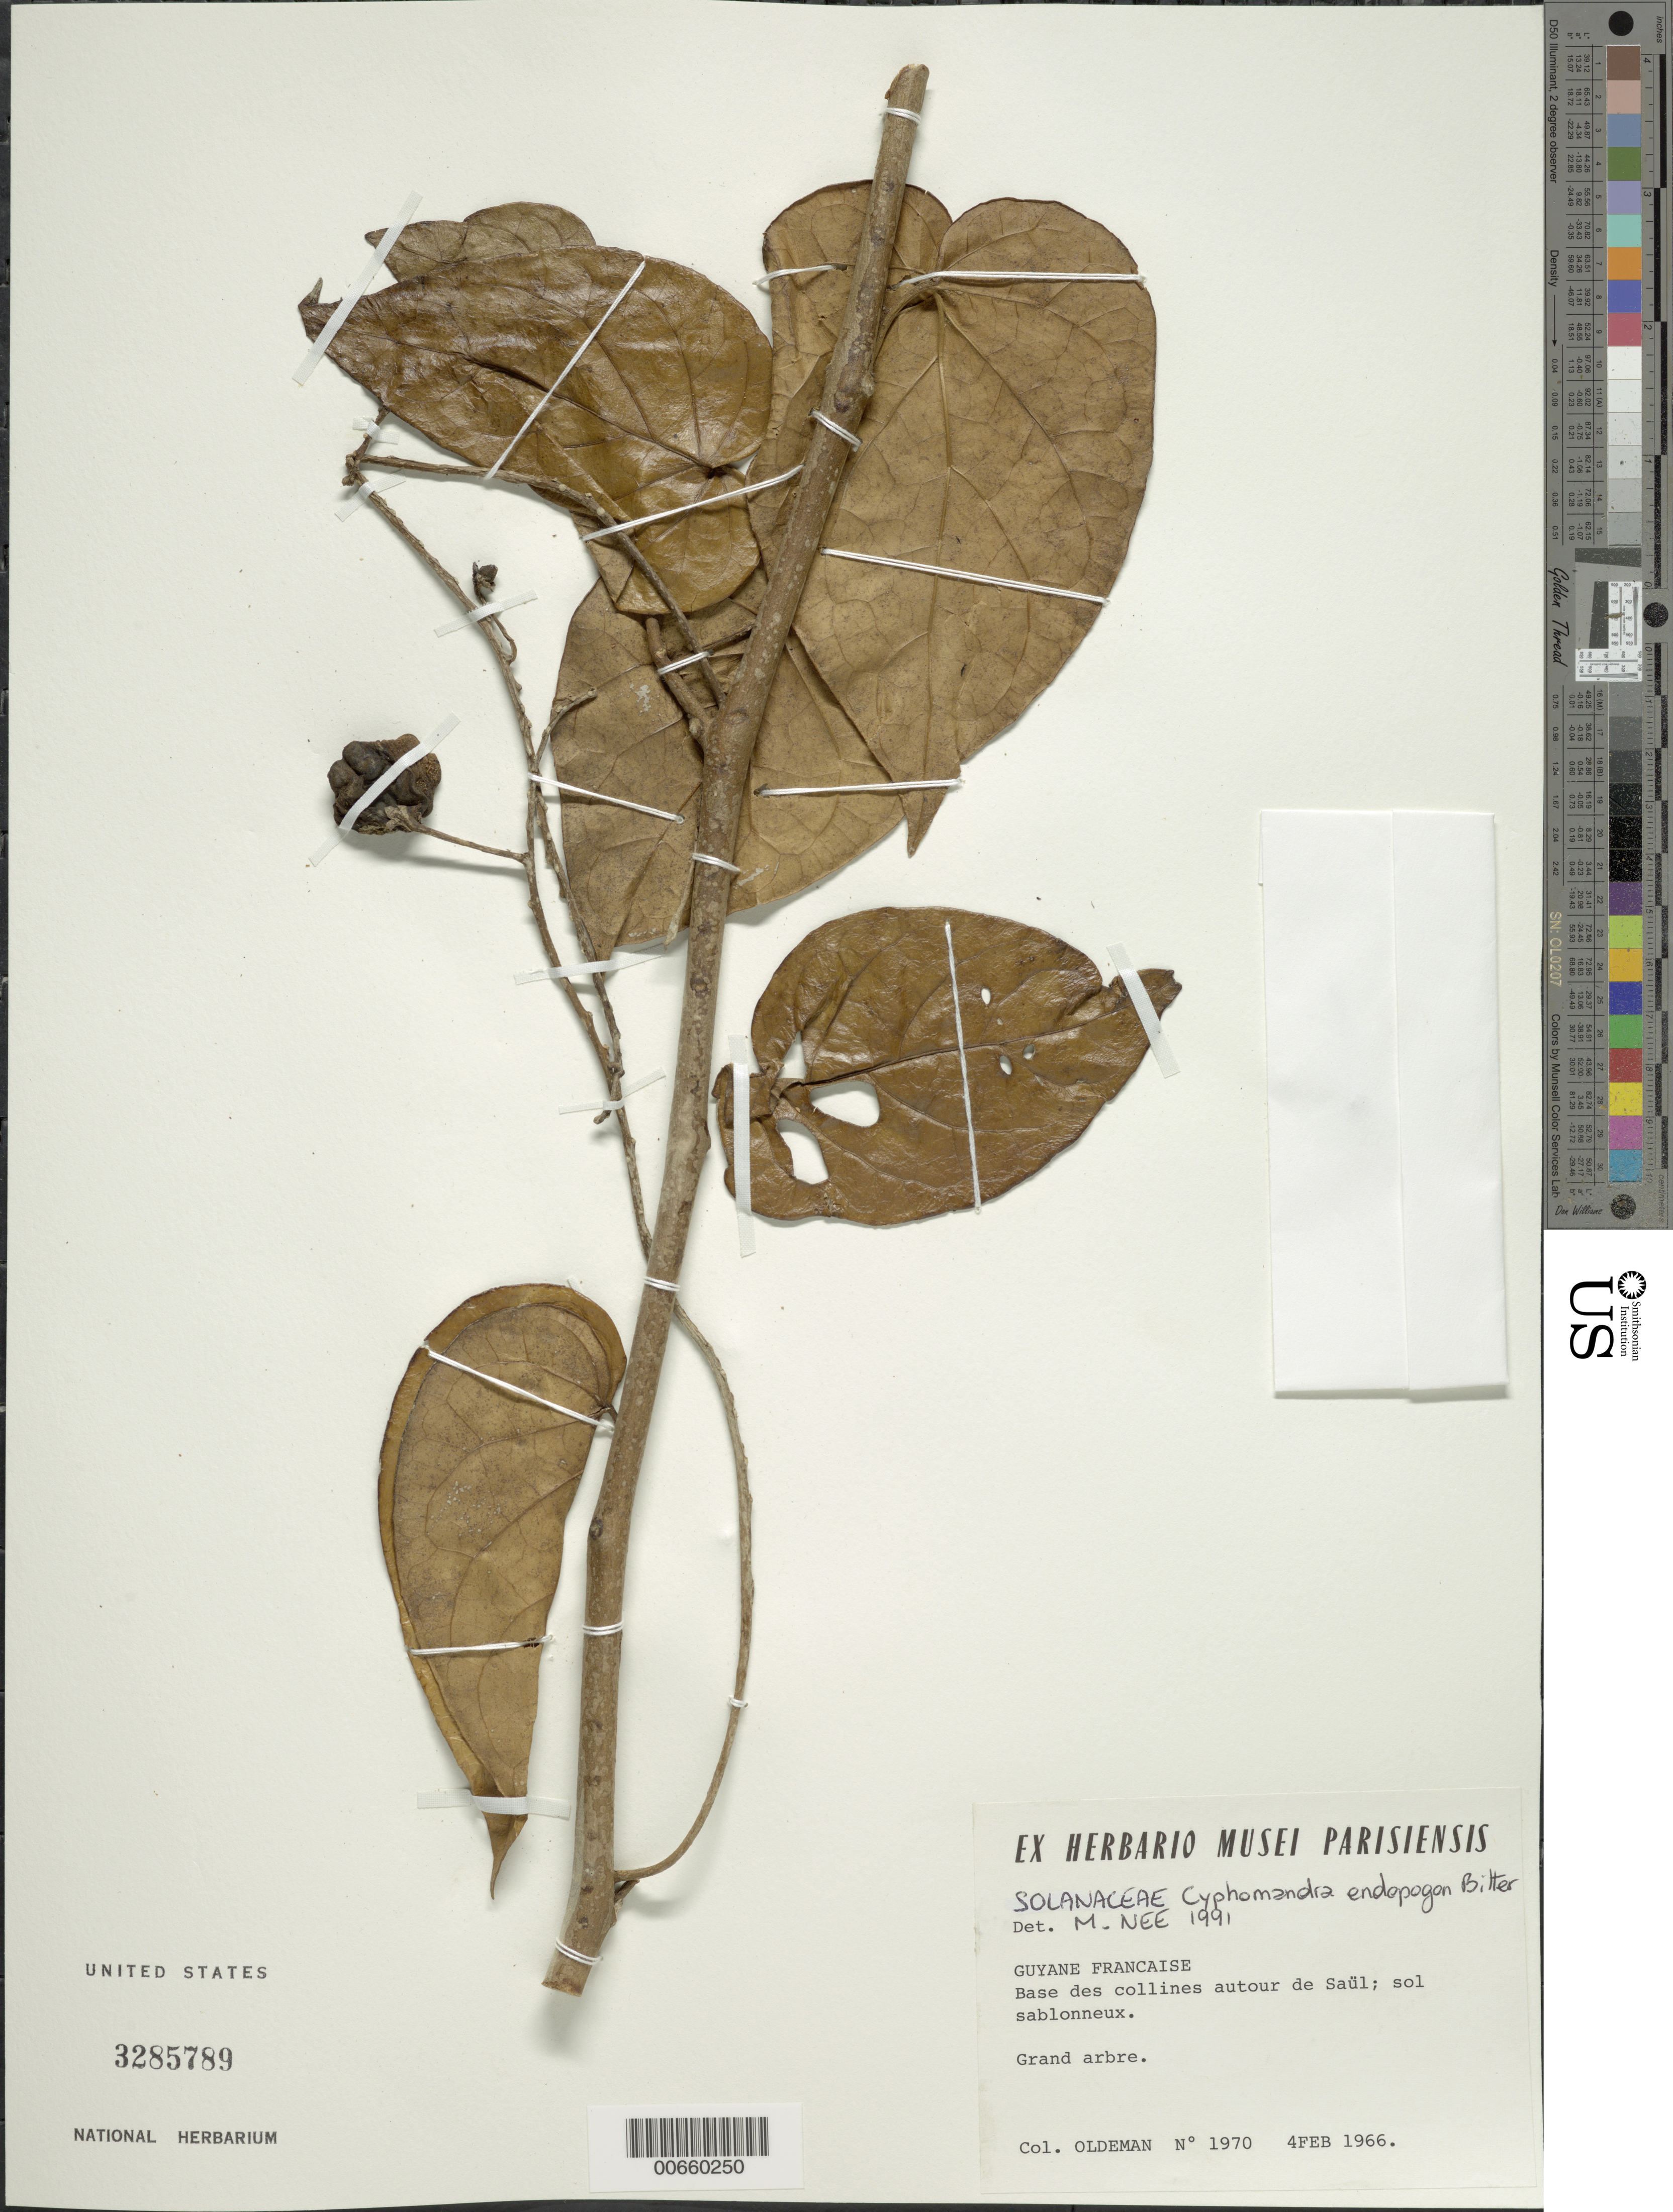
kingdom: Plantae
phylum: Tracheophyta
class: Magnoliopsida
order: Solanales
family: Solanaceae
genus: Cyphomandra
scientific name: Cyphomandra endopogon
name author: Bitter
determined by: Nee, Michael H.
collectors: R. Oldeman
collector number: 1970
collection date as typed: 4-Feb-66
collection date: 1966-02-04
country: French Guiana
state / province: Saint-Laurent-du-Maroni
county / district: Saül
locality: Saül, hills surrounding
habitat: Collines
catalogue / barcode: US 3285789